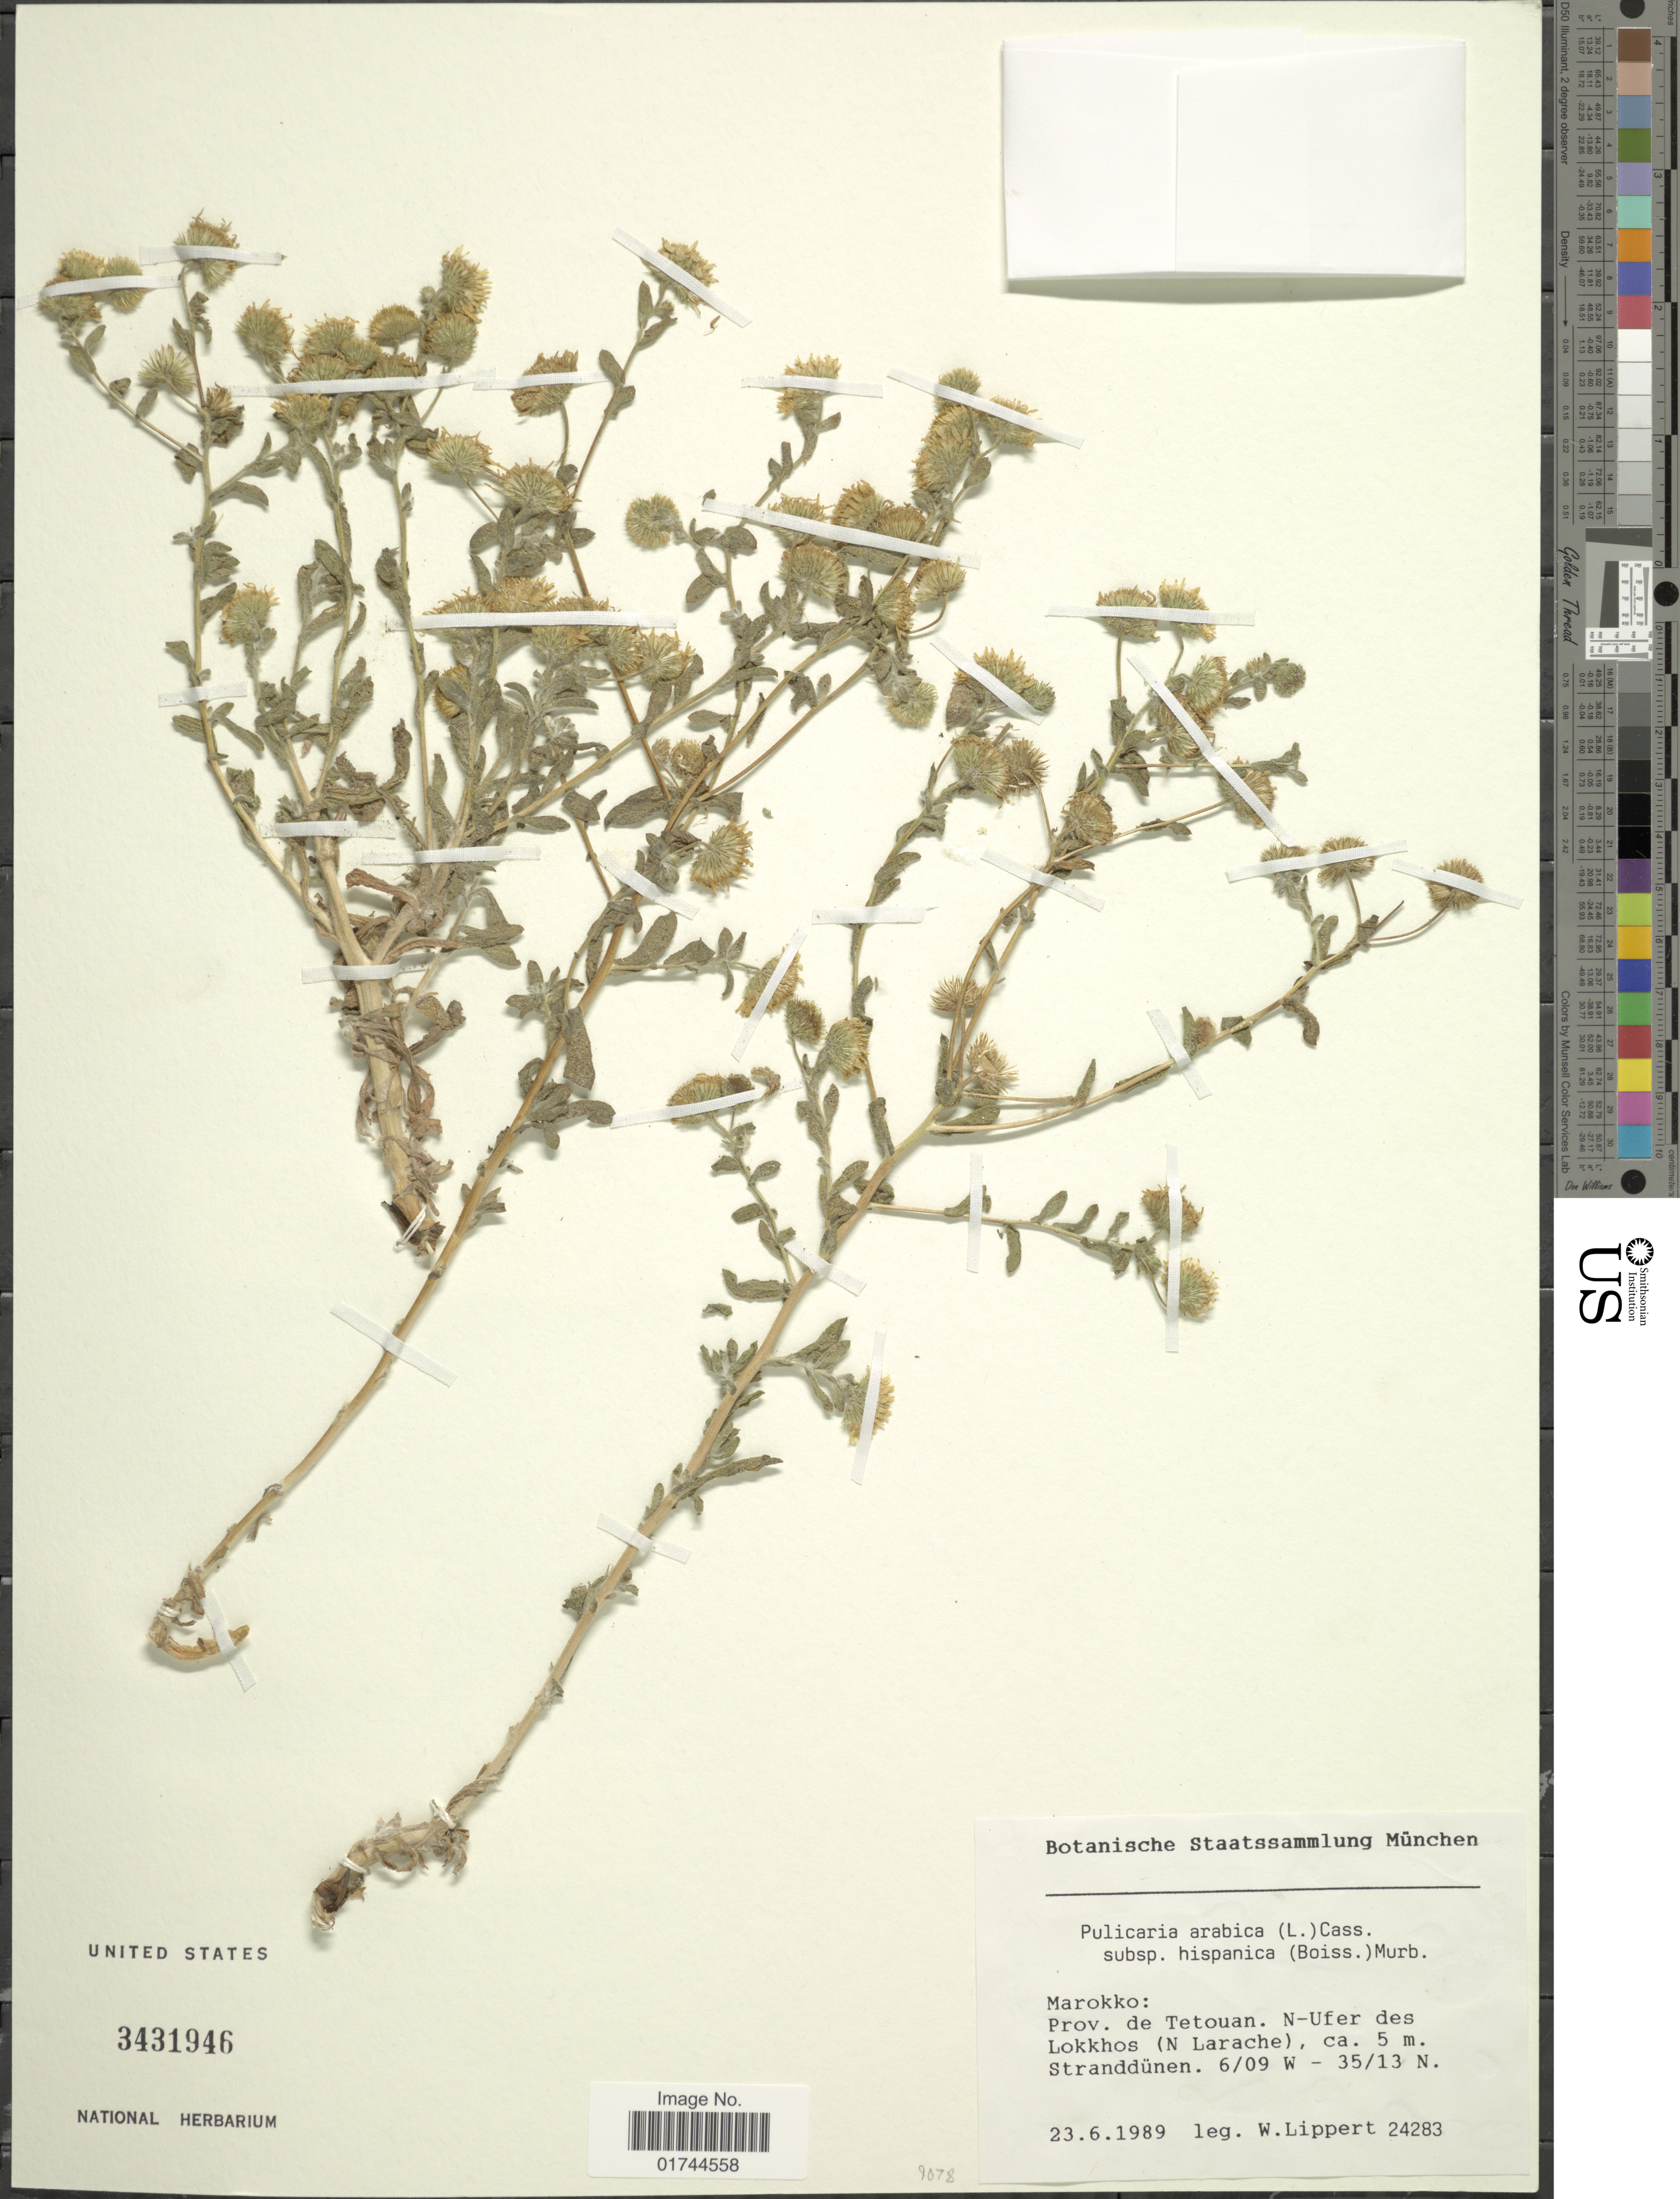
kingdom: Plantae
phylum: Tracheophyta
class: Magnoliopsida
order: Asterales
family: Asteraceae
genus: Pulicaria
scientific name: Pulicaria arabica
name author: (L.) Cass.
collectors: W. Lippert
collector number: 24283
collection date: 1989-06-23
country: Morocco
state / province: Tanger-Tétouan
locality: Prov. de Tetouan, N-Ufer des Lokkhos (N Larache)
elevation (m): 5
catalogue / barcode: US 3431946